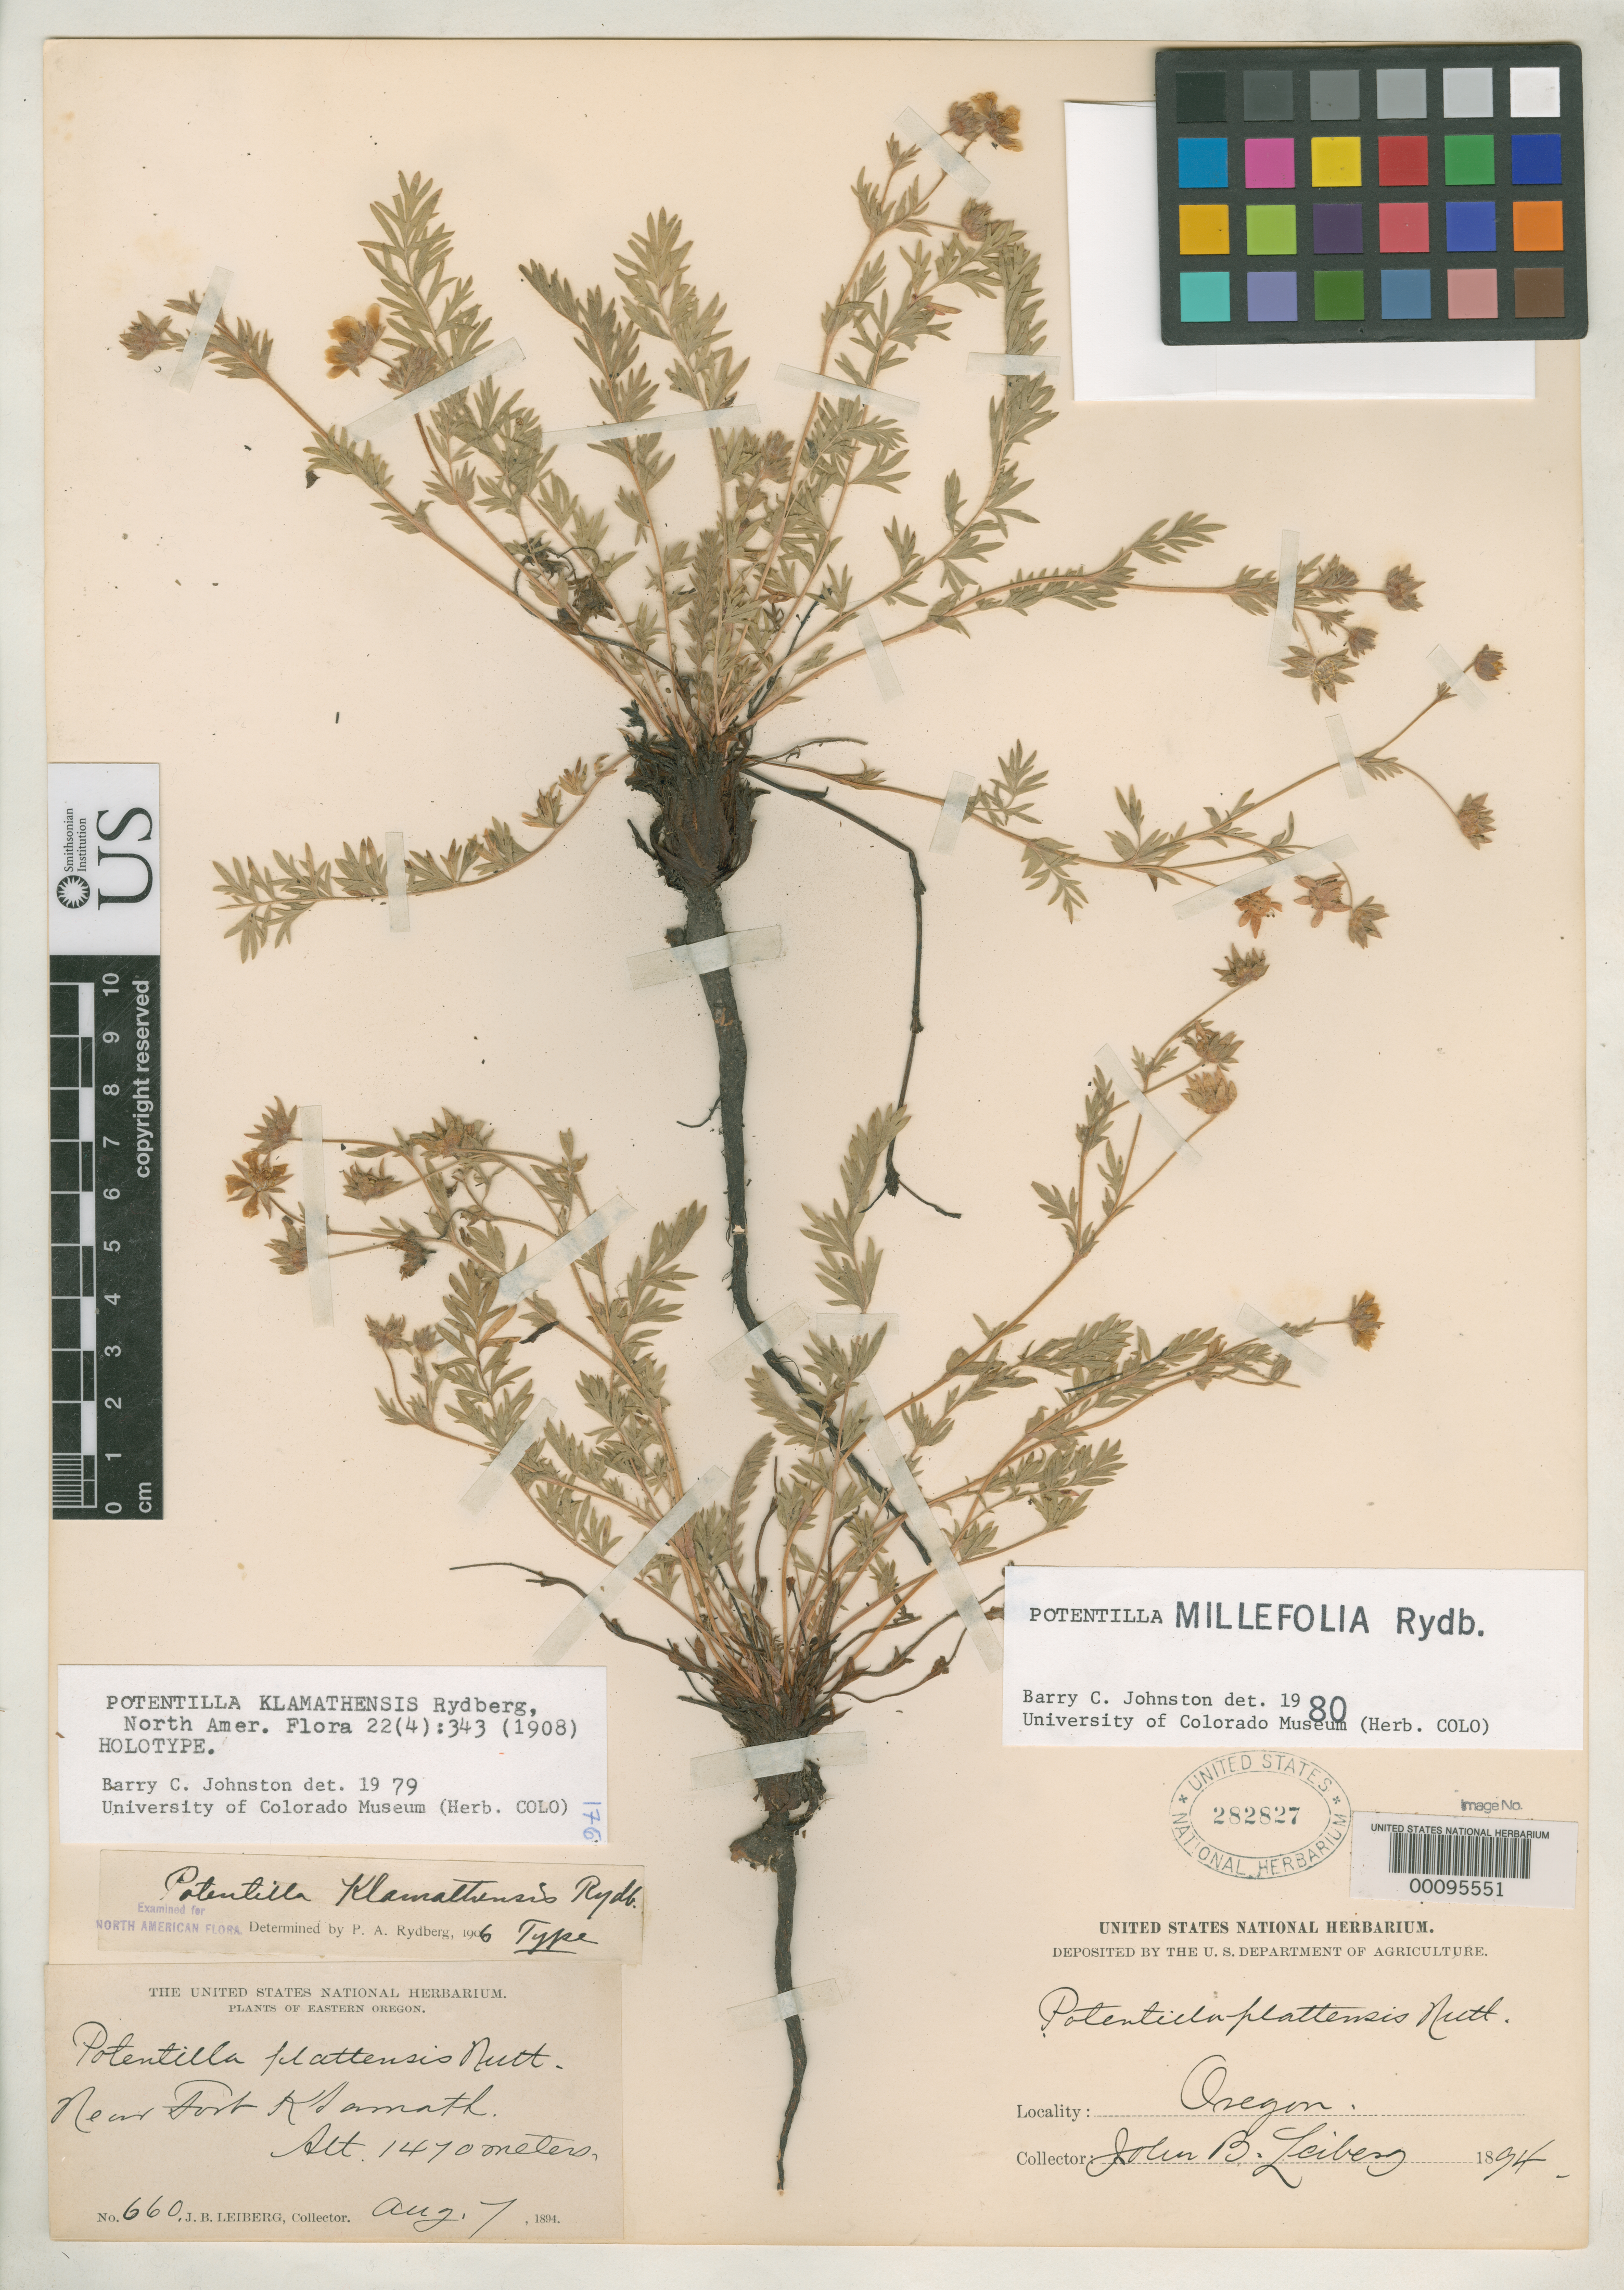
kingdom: Plantae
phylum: Tracheophyta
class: Magnoliopsida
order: Rosales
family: Rosaceae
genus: Potentilla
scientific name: Potentilla klamathensis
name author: Rydb.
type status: Holotype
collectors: J. Leiberg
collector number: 660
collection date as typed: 07 Aug 1894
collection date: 1894-08-07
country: United States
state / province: Oregon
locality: Near Fort Klamath.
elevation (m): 1470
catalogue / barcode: US 282827